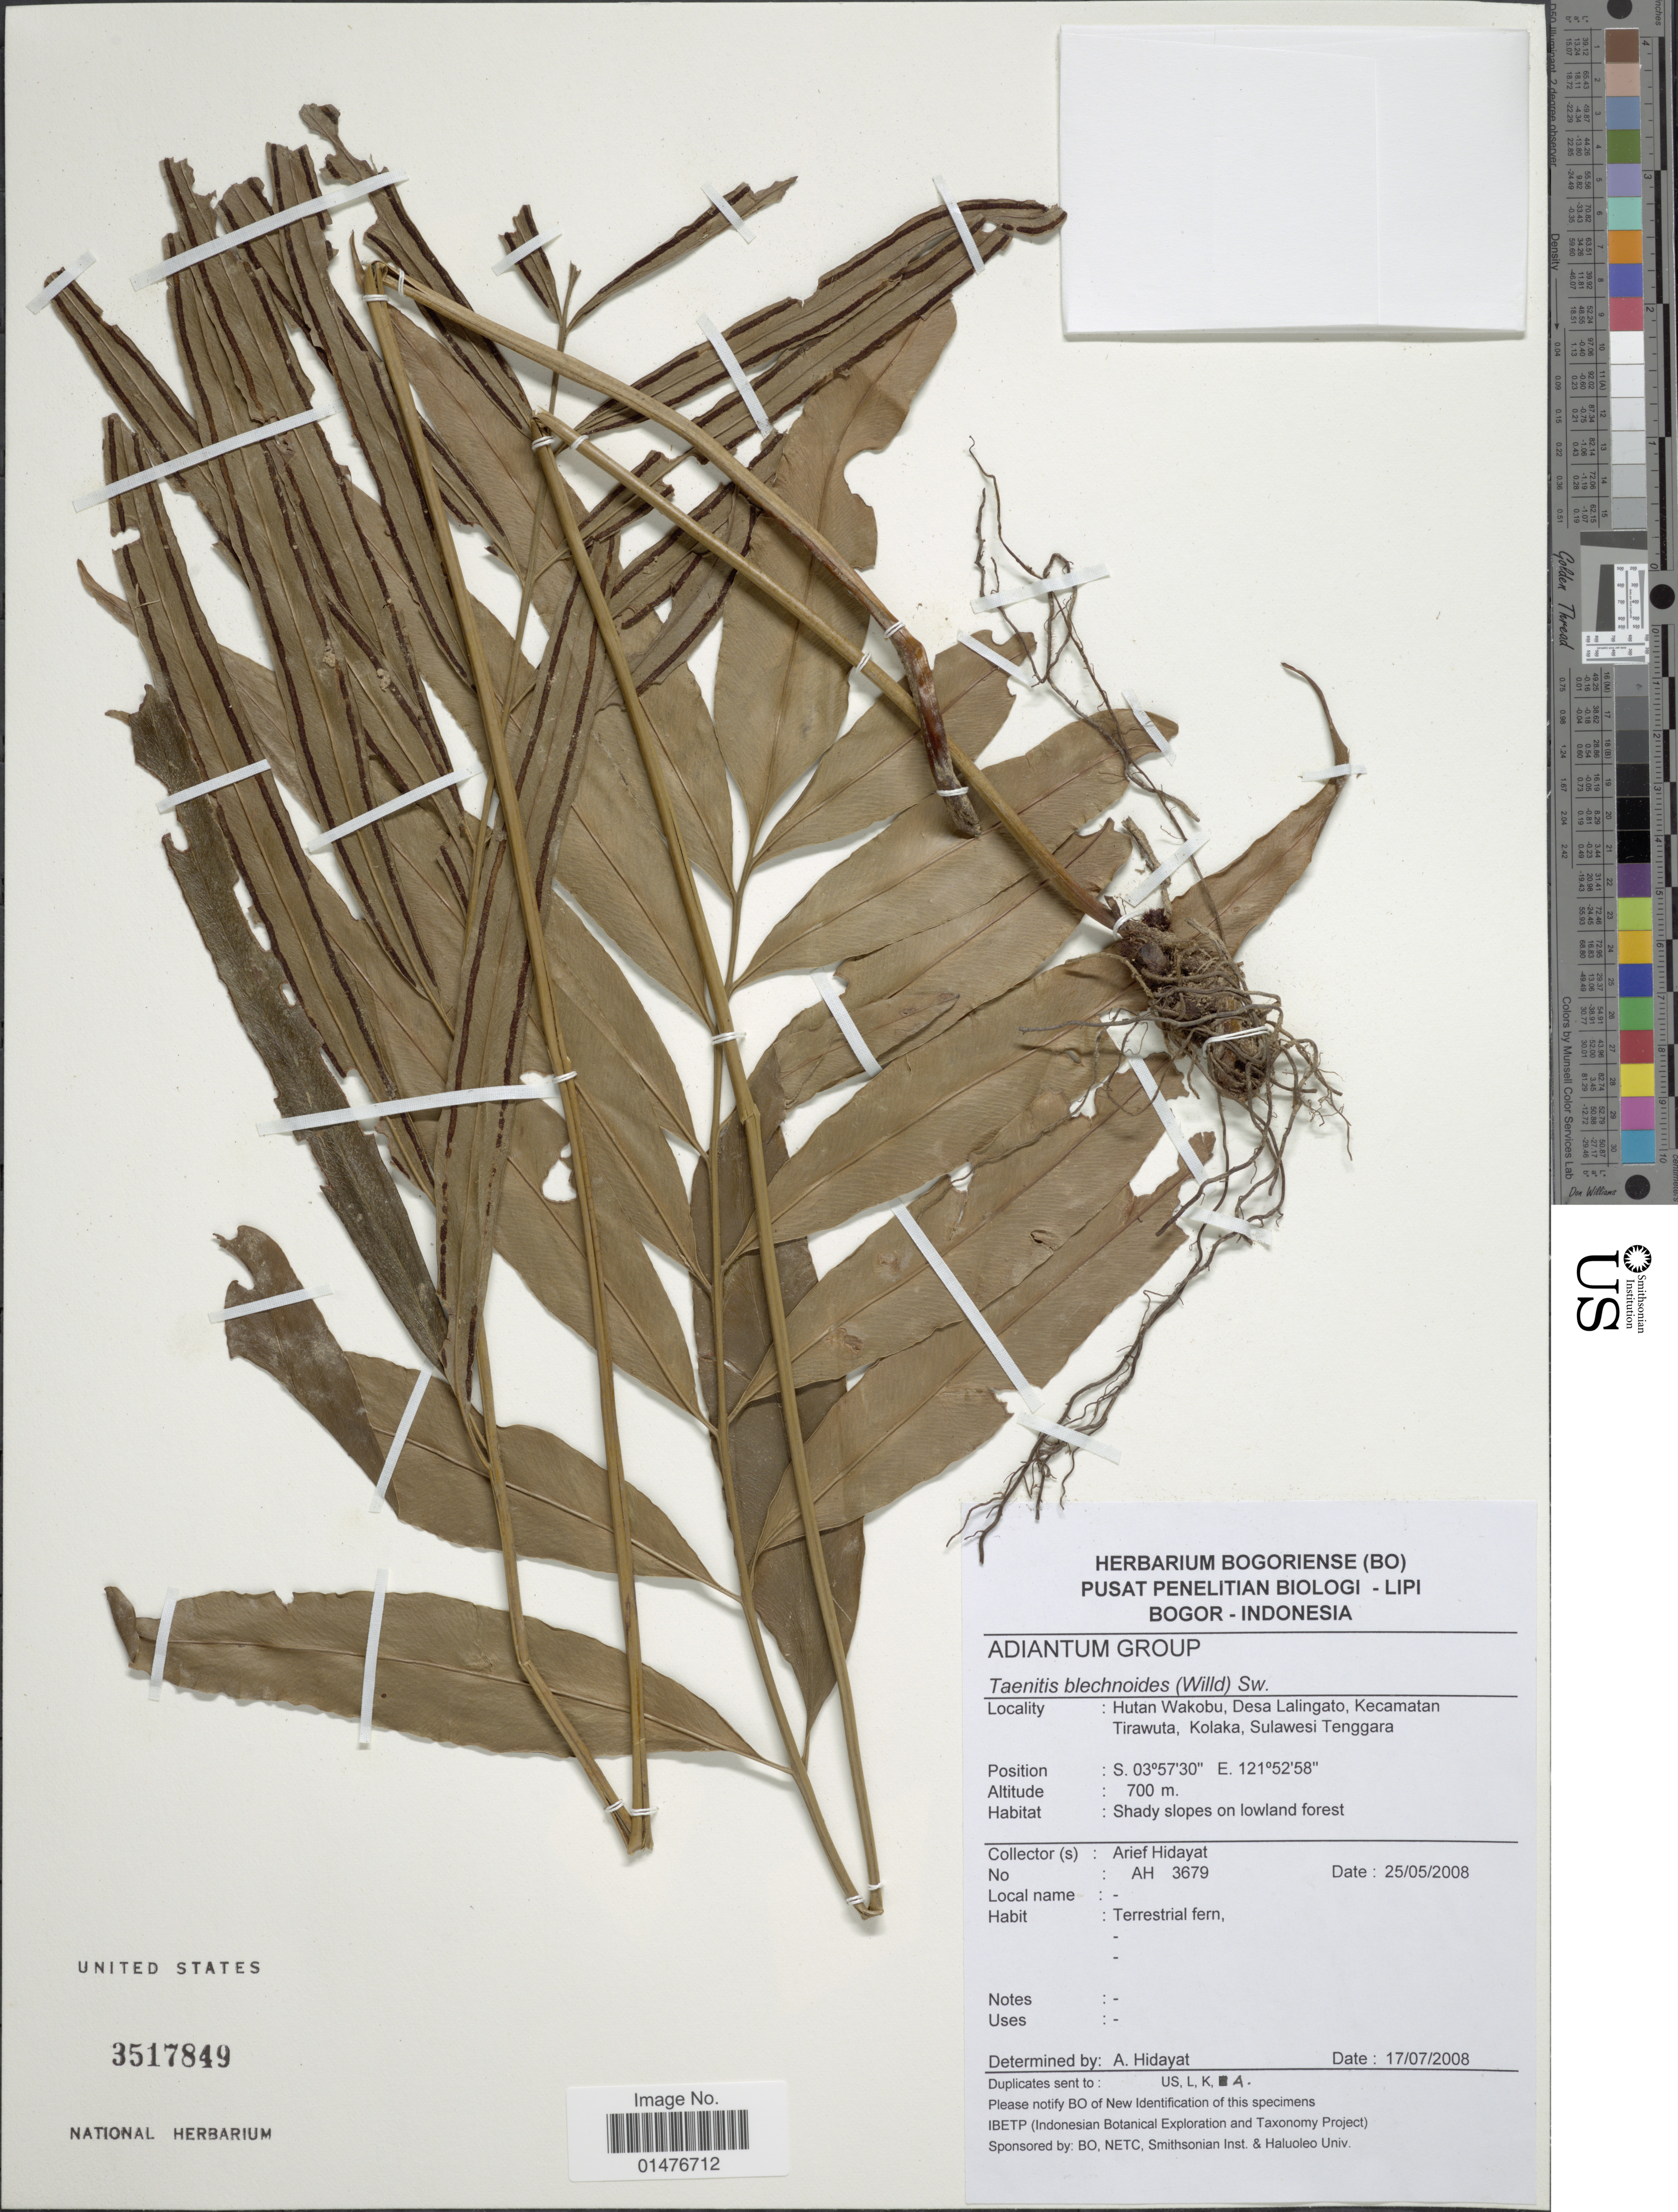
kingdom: Plantae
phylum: Tracheophyta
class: Polypodiopsida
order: Polypodiales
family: Pteridaceae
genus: Taenitis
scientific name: Taenitis blechnoides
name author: (Willd.) Sw.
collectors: A. Hidayat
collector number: AH3679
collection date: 2008-05-25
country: Indonesia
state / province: Sulawesi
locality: Hutan Wakobu, desa Lalingato, Kecamatan Tirawuta, Kolaka, Sulawesi Tenggara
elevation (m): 700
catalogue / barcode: US 3517849